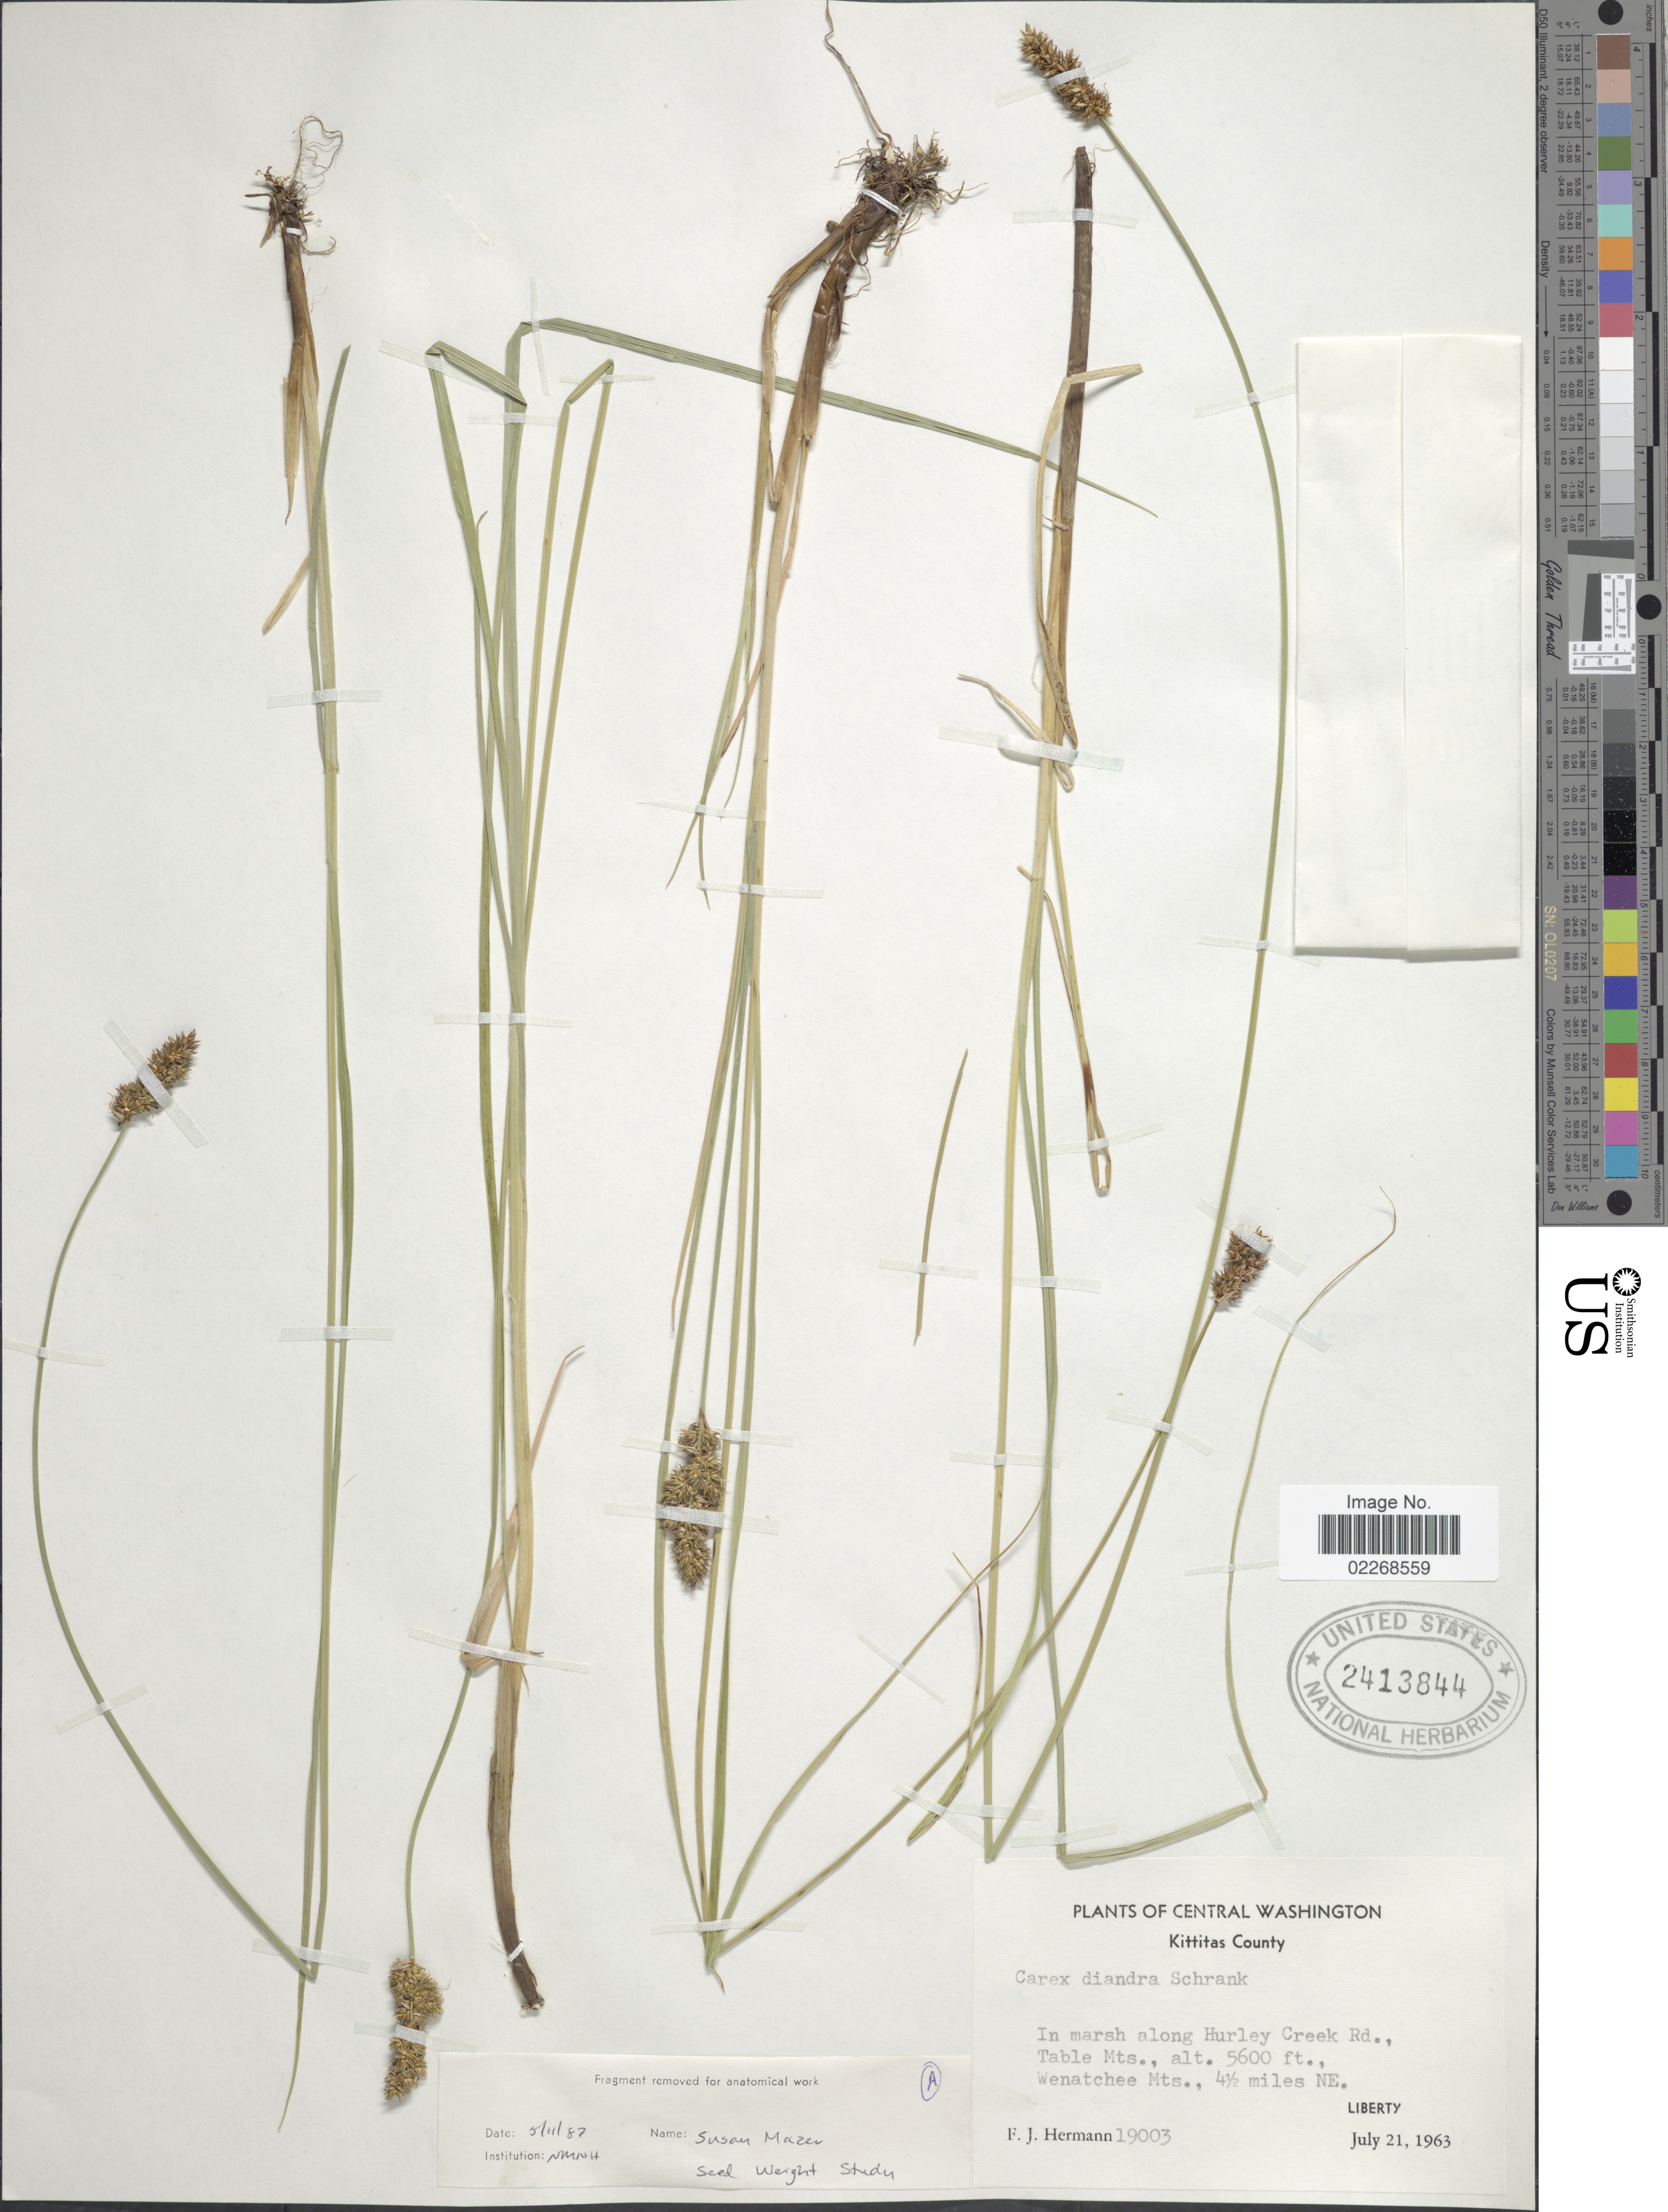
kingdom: Plantae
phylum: Tracheophyta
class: Liliopsida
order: Poales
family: Cyperaceae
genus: Carex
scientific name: Carex diandra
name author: Schrank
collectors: F. J. Hermann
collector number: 19003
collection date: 1963-07-21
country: United States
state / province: Washington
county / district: Kittitas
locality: Central Washington, Kittittas County, in marsh along Hurley Creek Rd., Table Mts., Wenatchee Mts., 41/2 miles NE. Liberty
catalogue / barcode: US 2413844